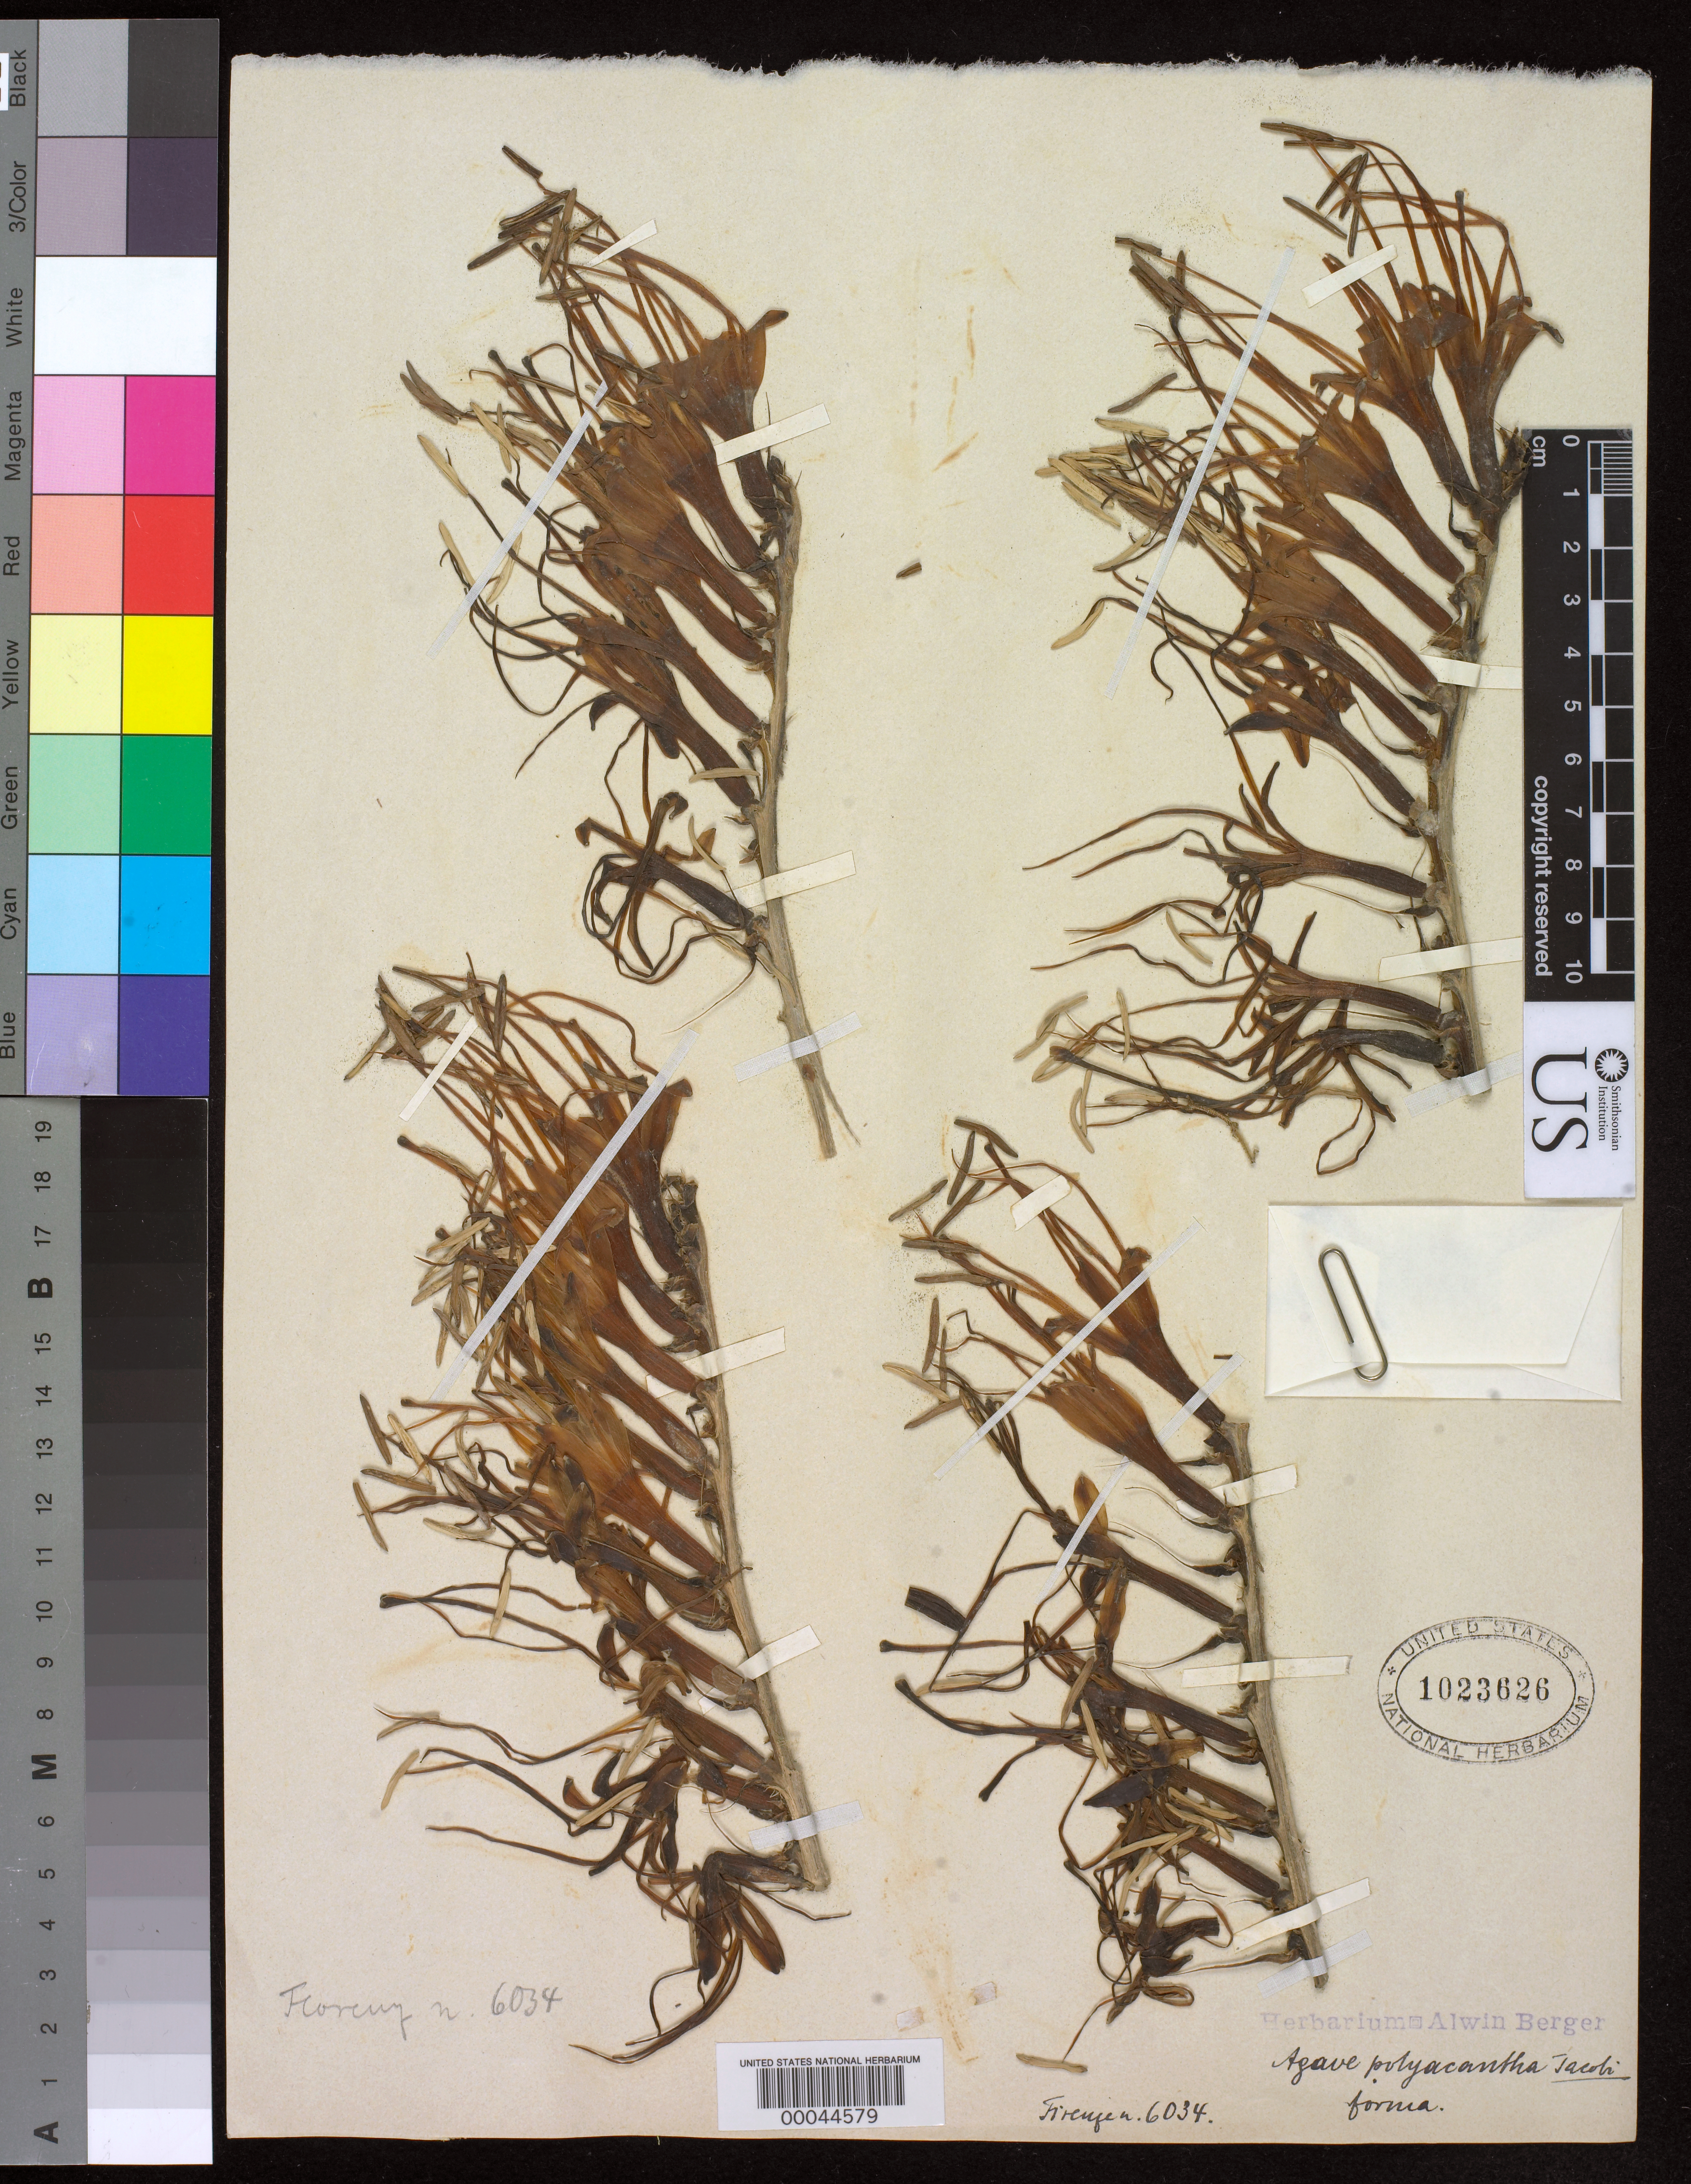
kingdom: Plantae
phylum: Tracheophyta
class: Liliopsida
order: Asparagales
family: Asparagaceae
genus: Agave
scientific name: Agave polyacantha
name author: Haw.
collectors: ex herb. A. Berger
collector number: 6034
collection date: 1909-06-02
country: Mexico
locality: Cultivated at La Mortola, Italy.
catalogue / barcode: US 1023626